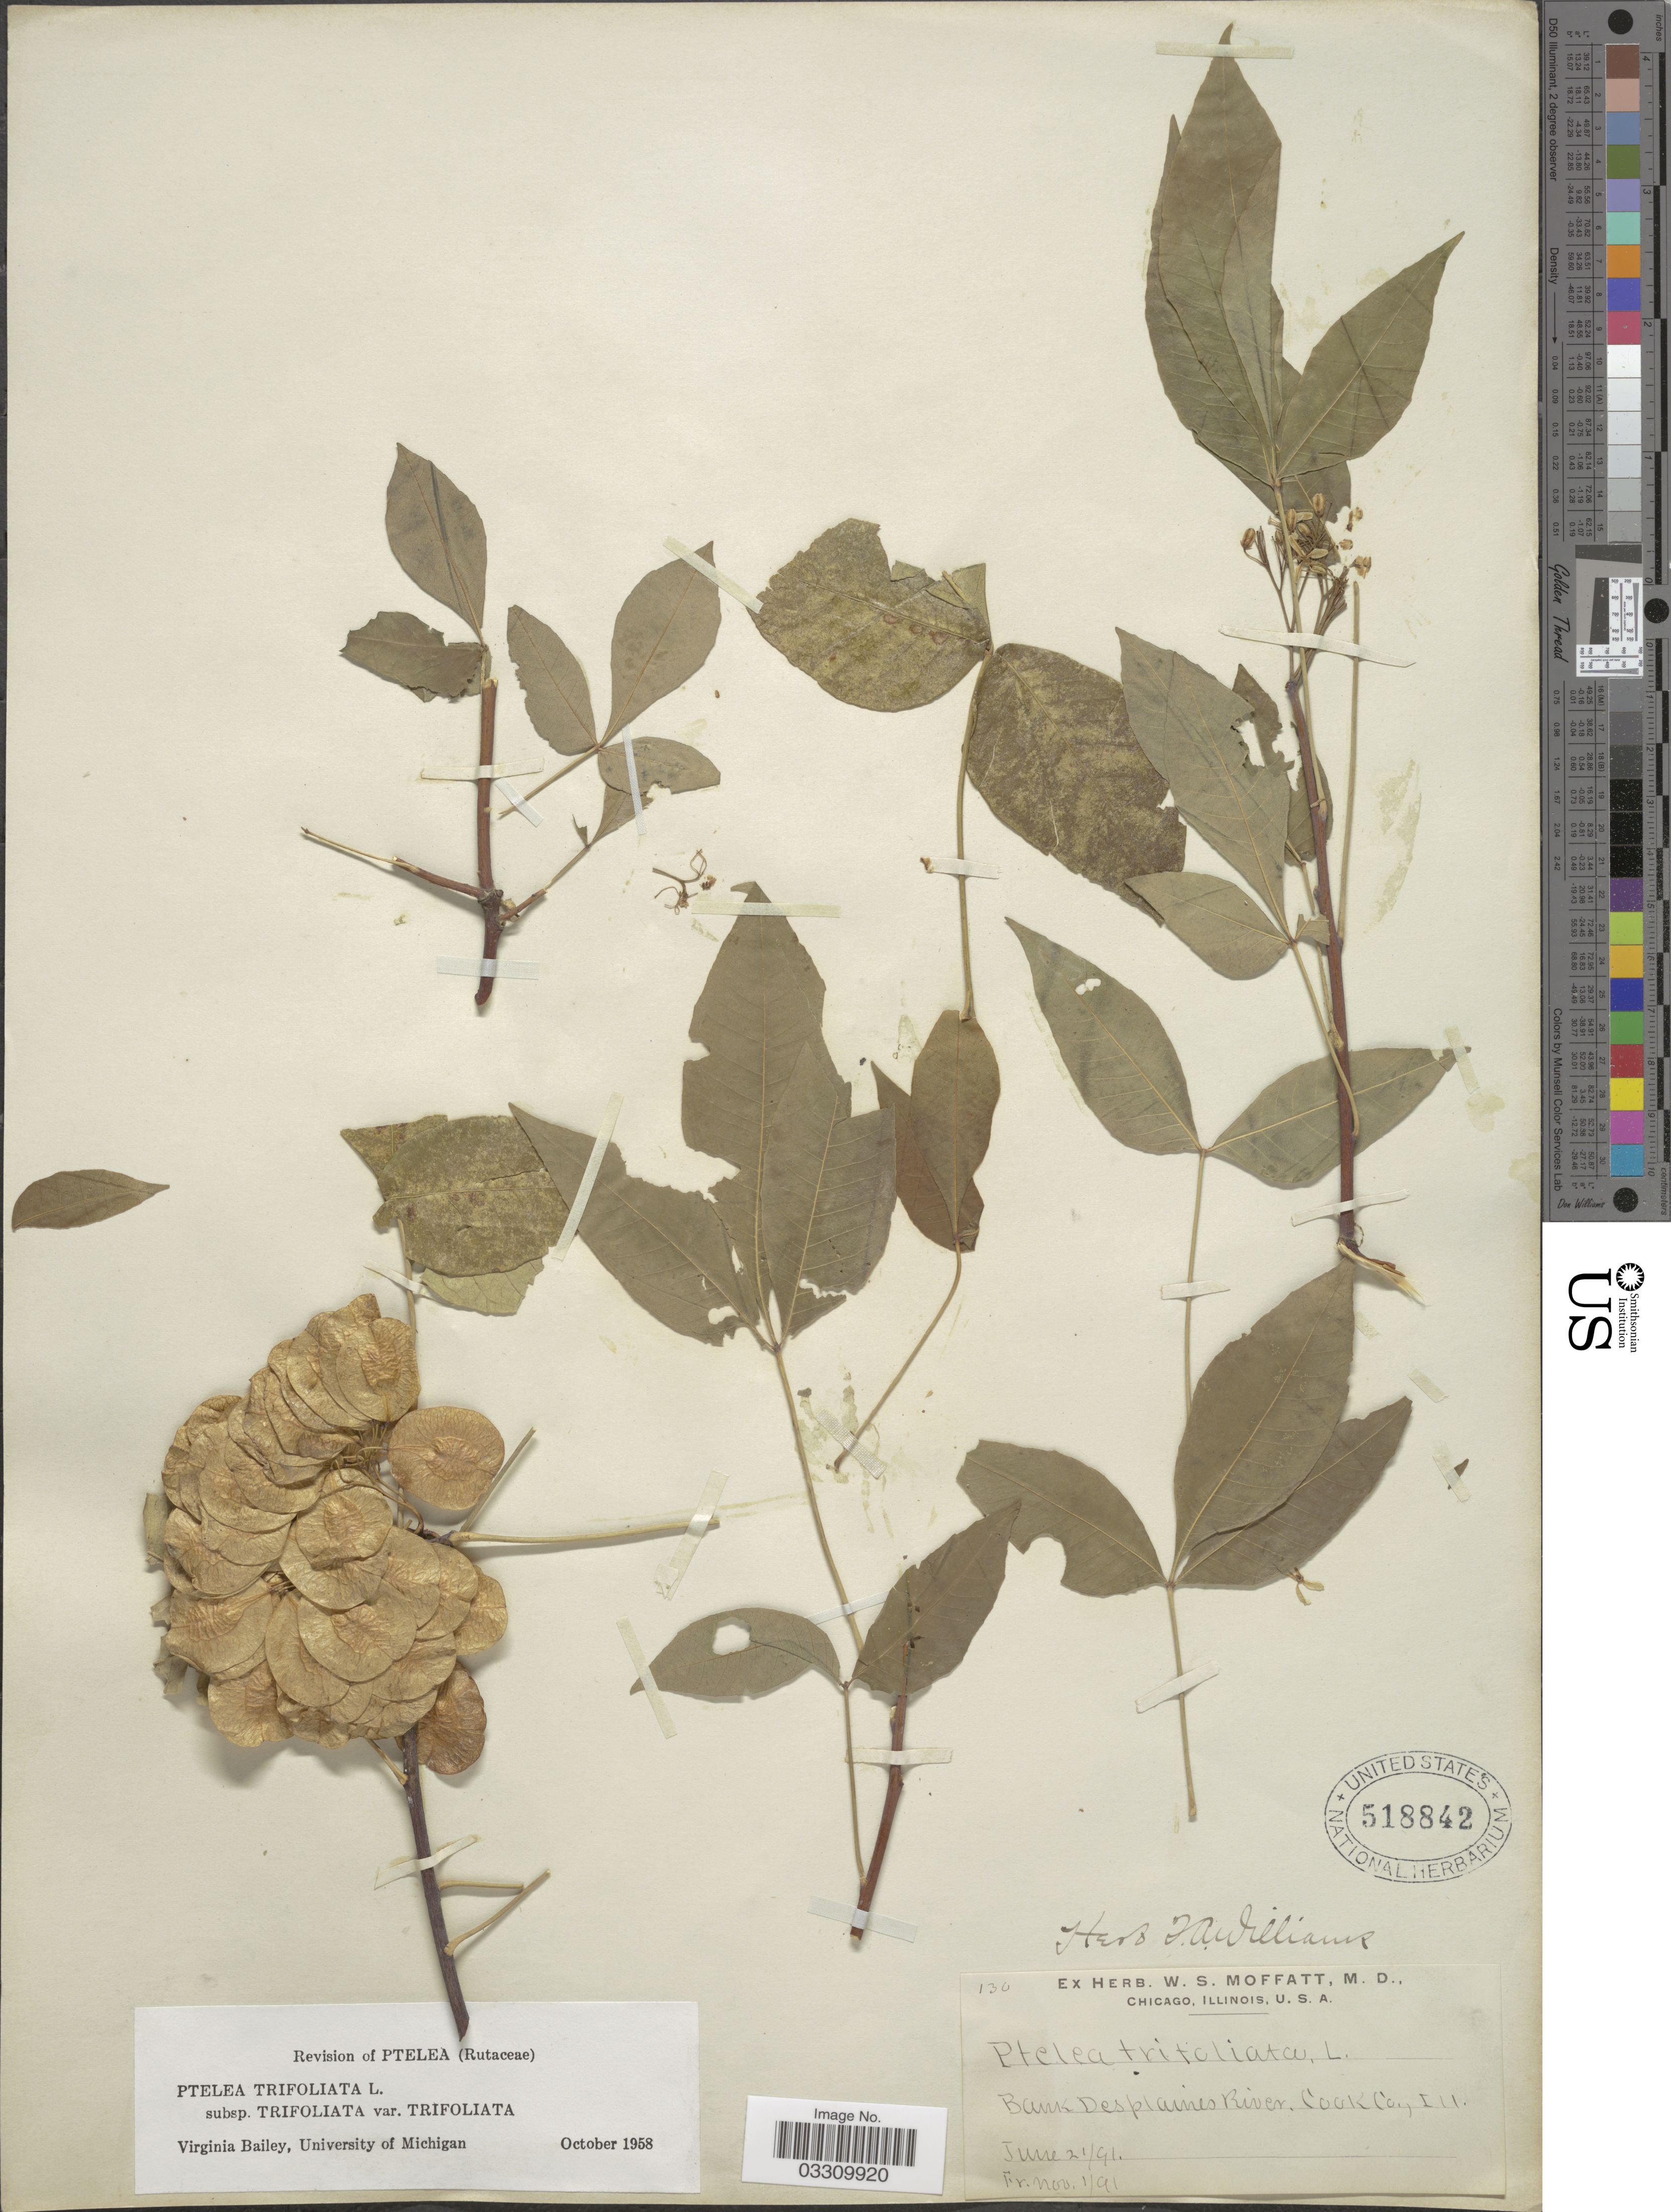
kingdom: Plantae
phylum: Tracheophyta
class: Magnoliopsida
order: Sapindales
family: Rutaceae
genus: Ptelea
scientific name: Ptelea trifoliata subsp. trifoliata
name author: L.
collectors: ex herb. W. S. Moffatt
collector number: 130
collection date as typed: Transcribed d/m/y: 21/6/91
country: United States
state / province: Illinois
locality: Bank Desplaines River. Cook Co.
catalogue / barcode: US 518842